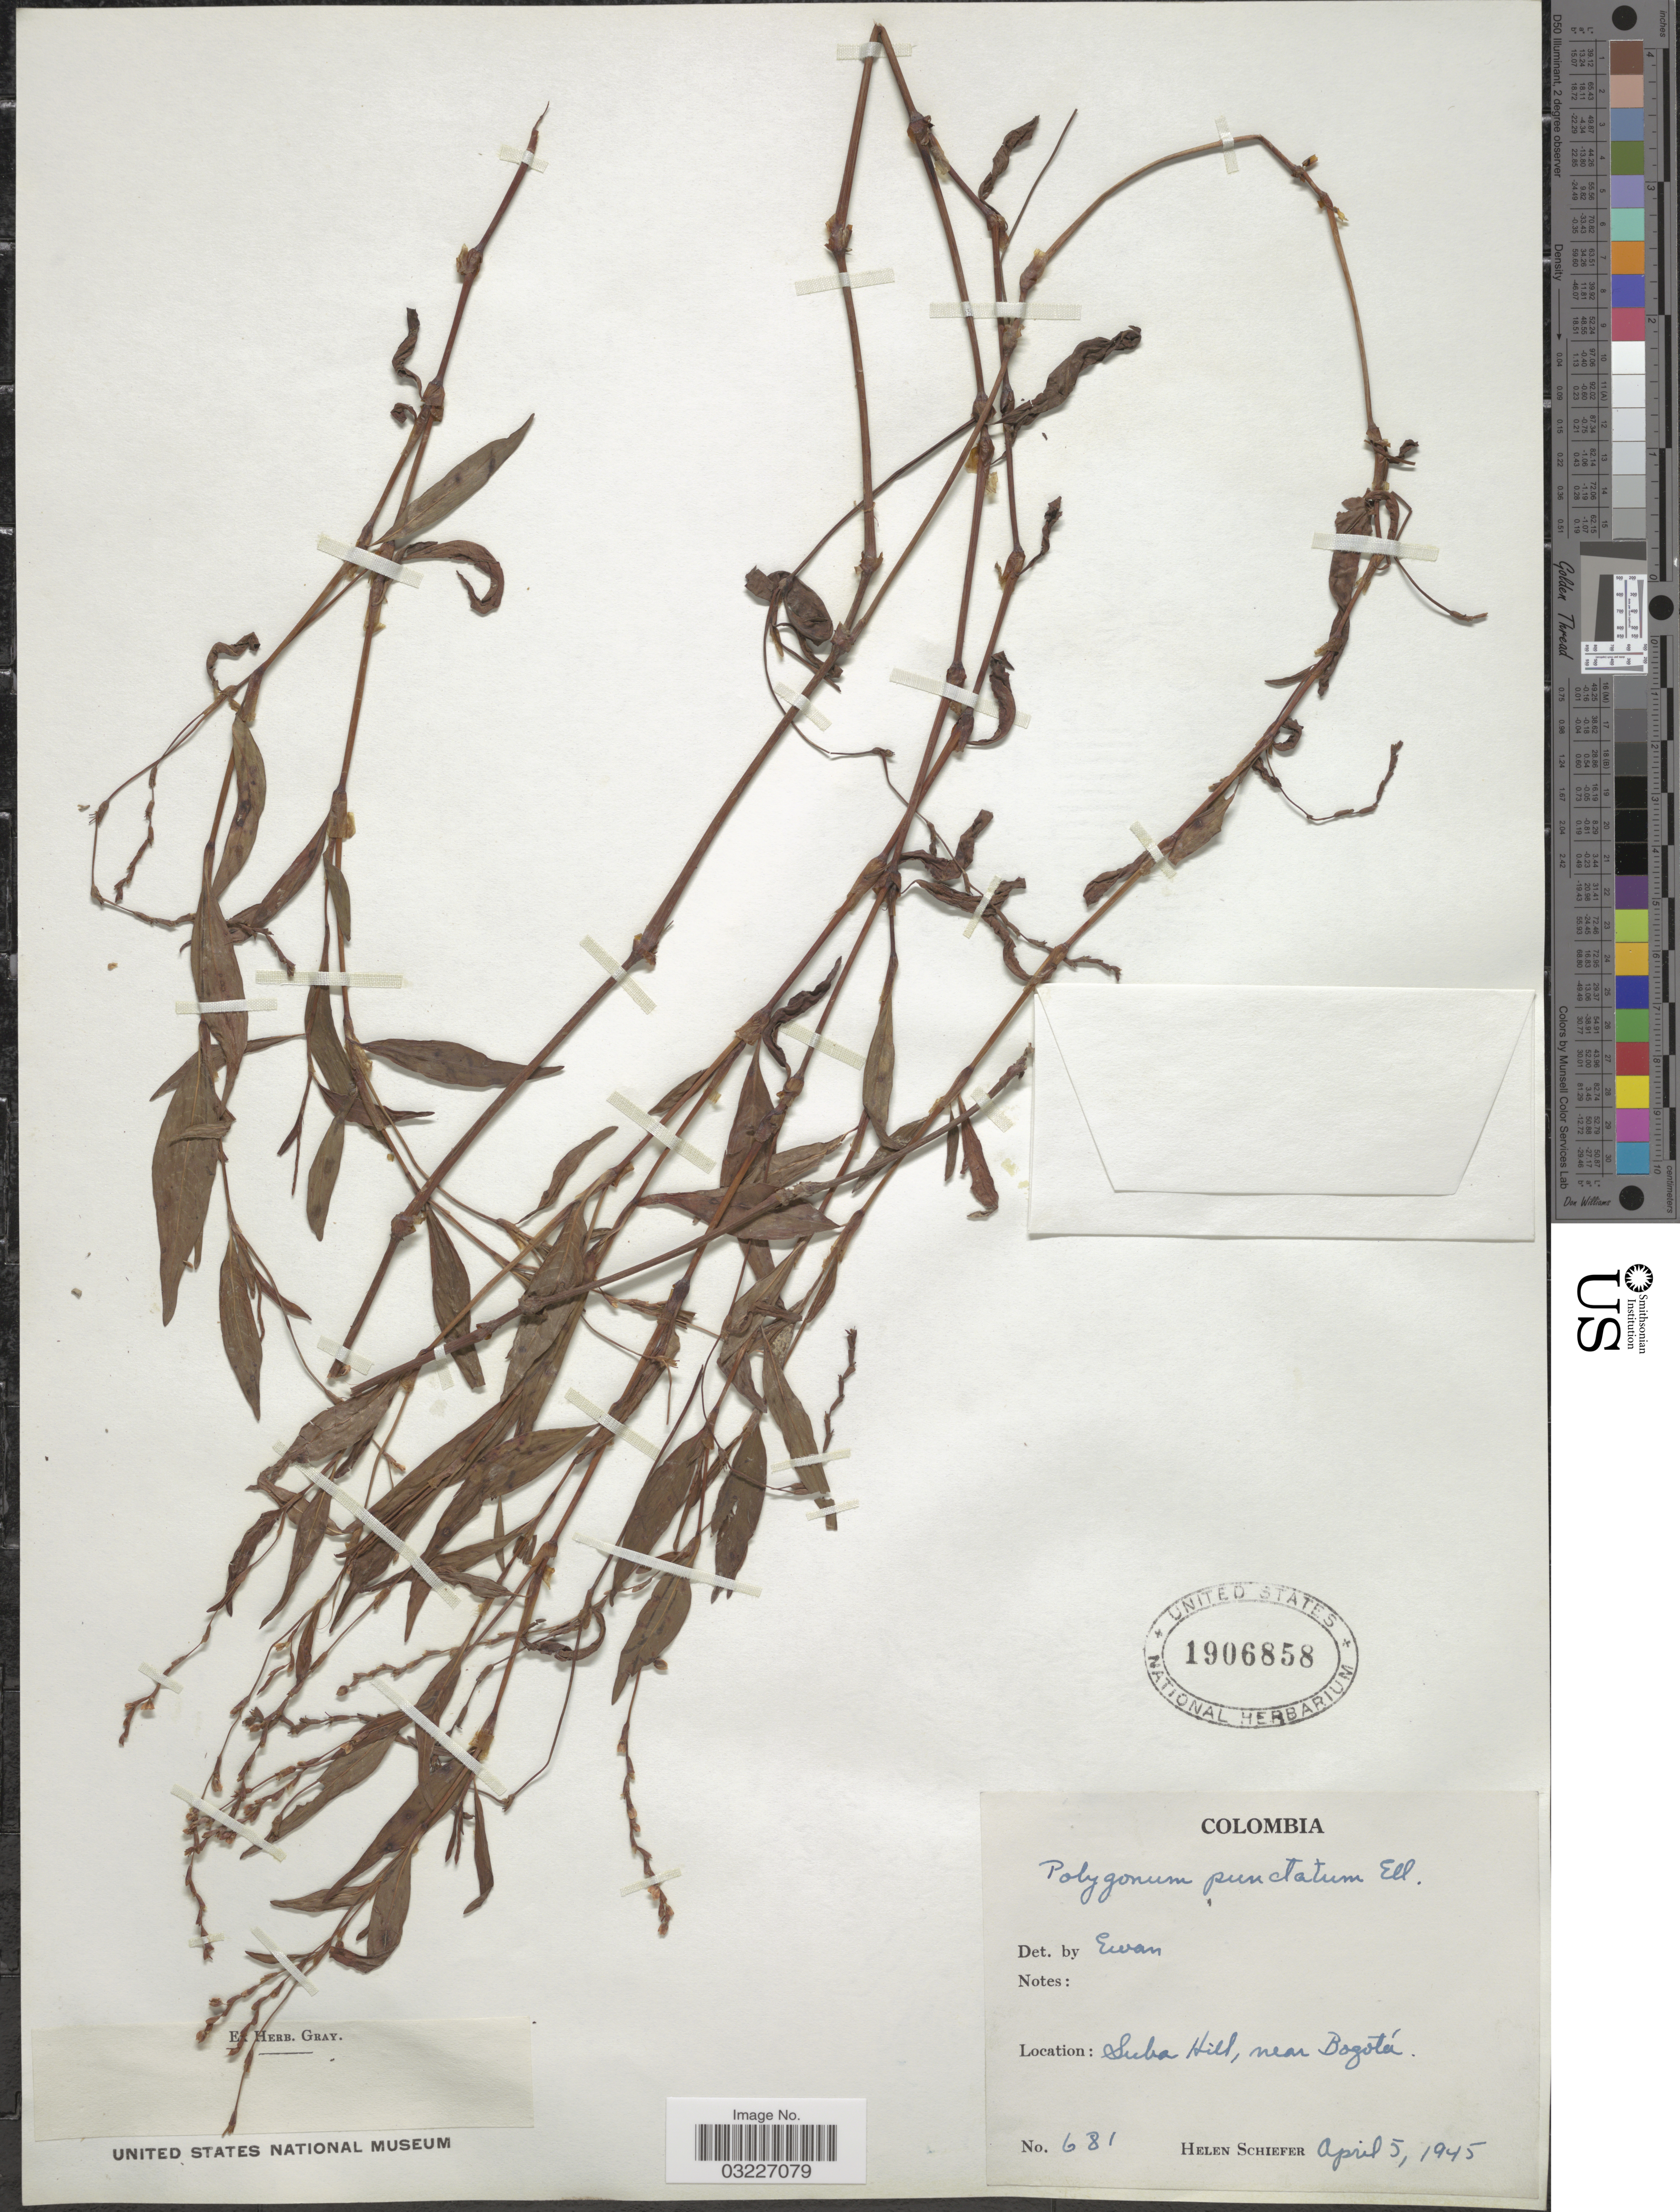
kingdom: Plantae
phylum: Tracheophyta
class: Magnoliopsida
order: Caryophyllales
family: Polygonaceae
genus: Polygonum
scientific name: Polygonum opelousanum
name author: Riddell ex Small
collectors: H. Schiefer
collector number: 681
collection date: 1945-04-05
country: Colombia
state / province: Bogota D.C.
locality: Suba Hill, near Bogotá.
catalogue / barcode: US 1906858